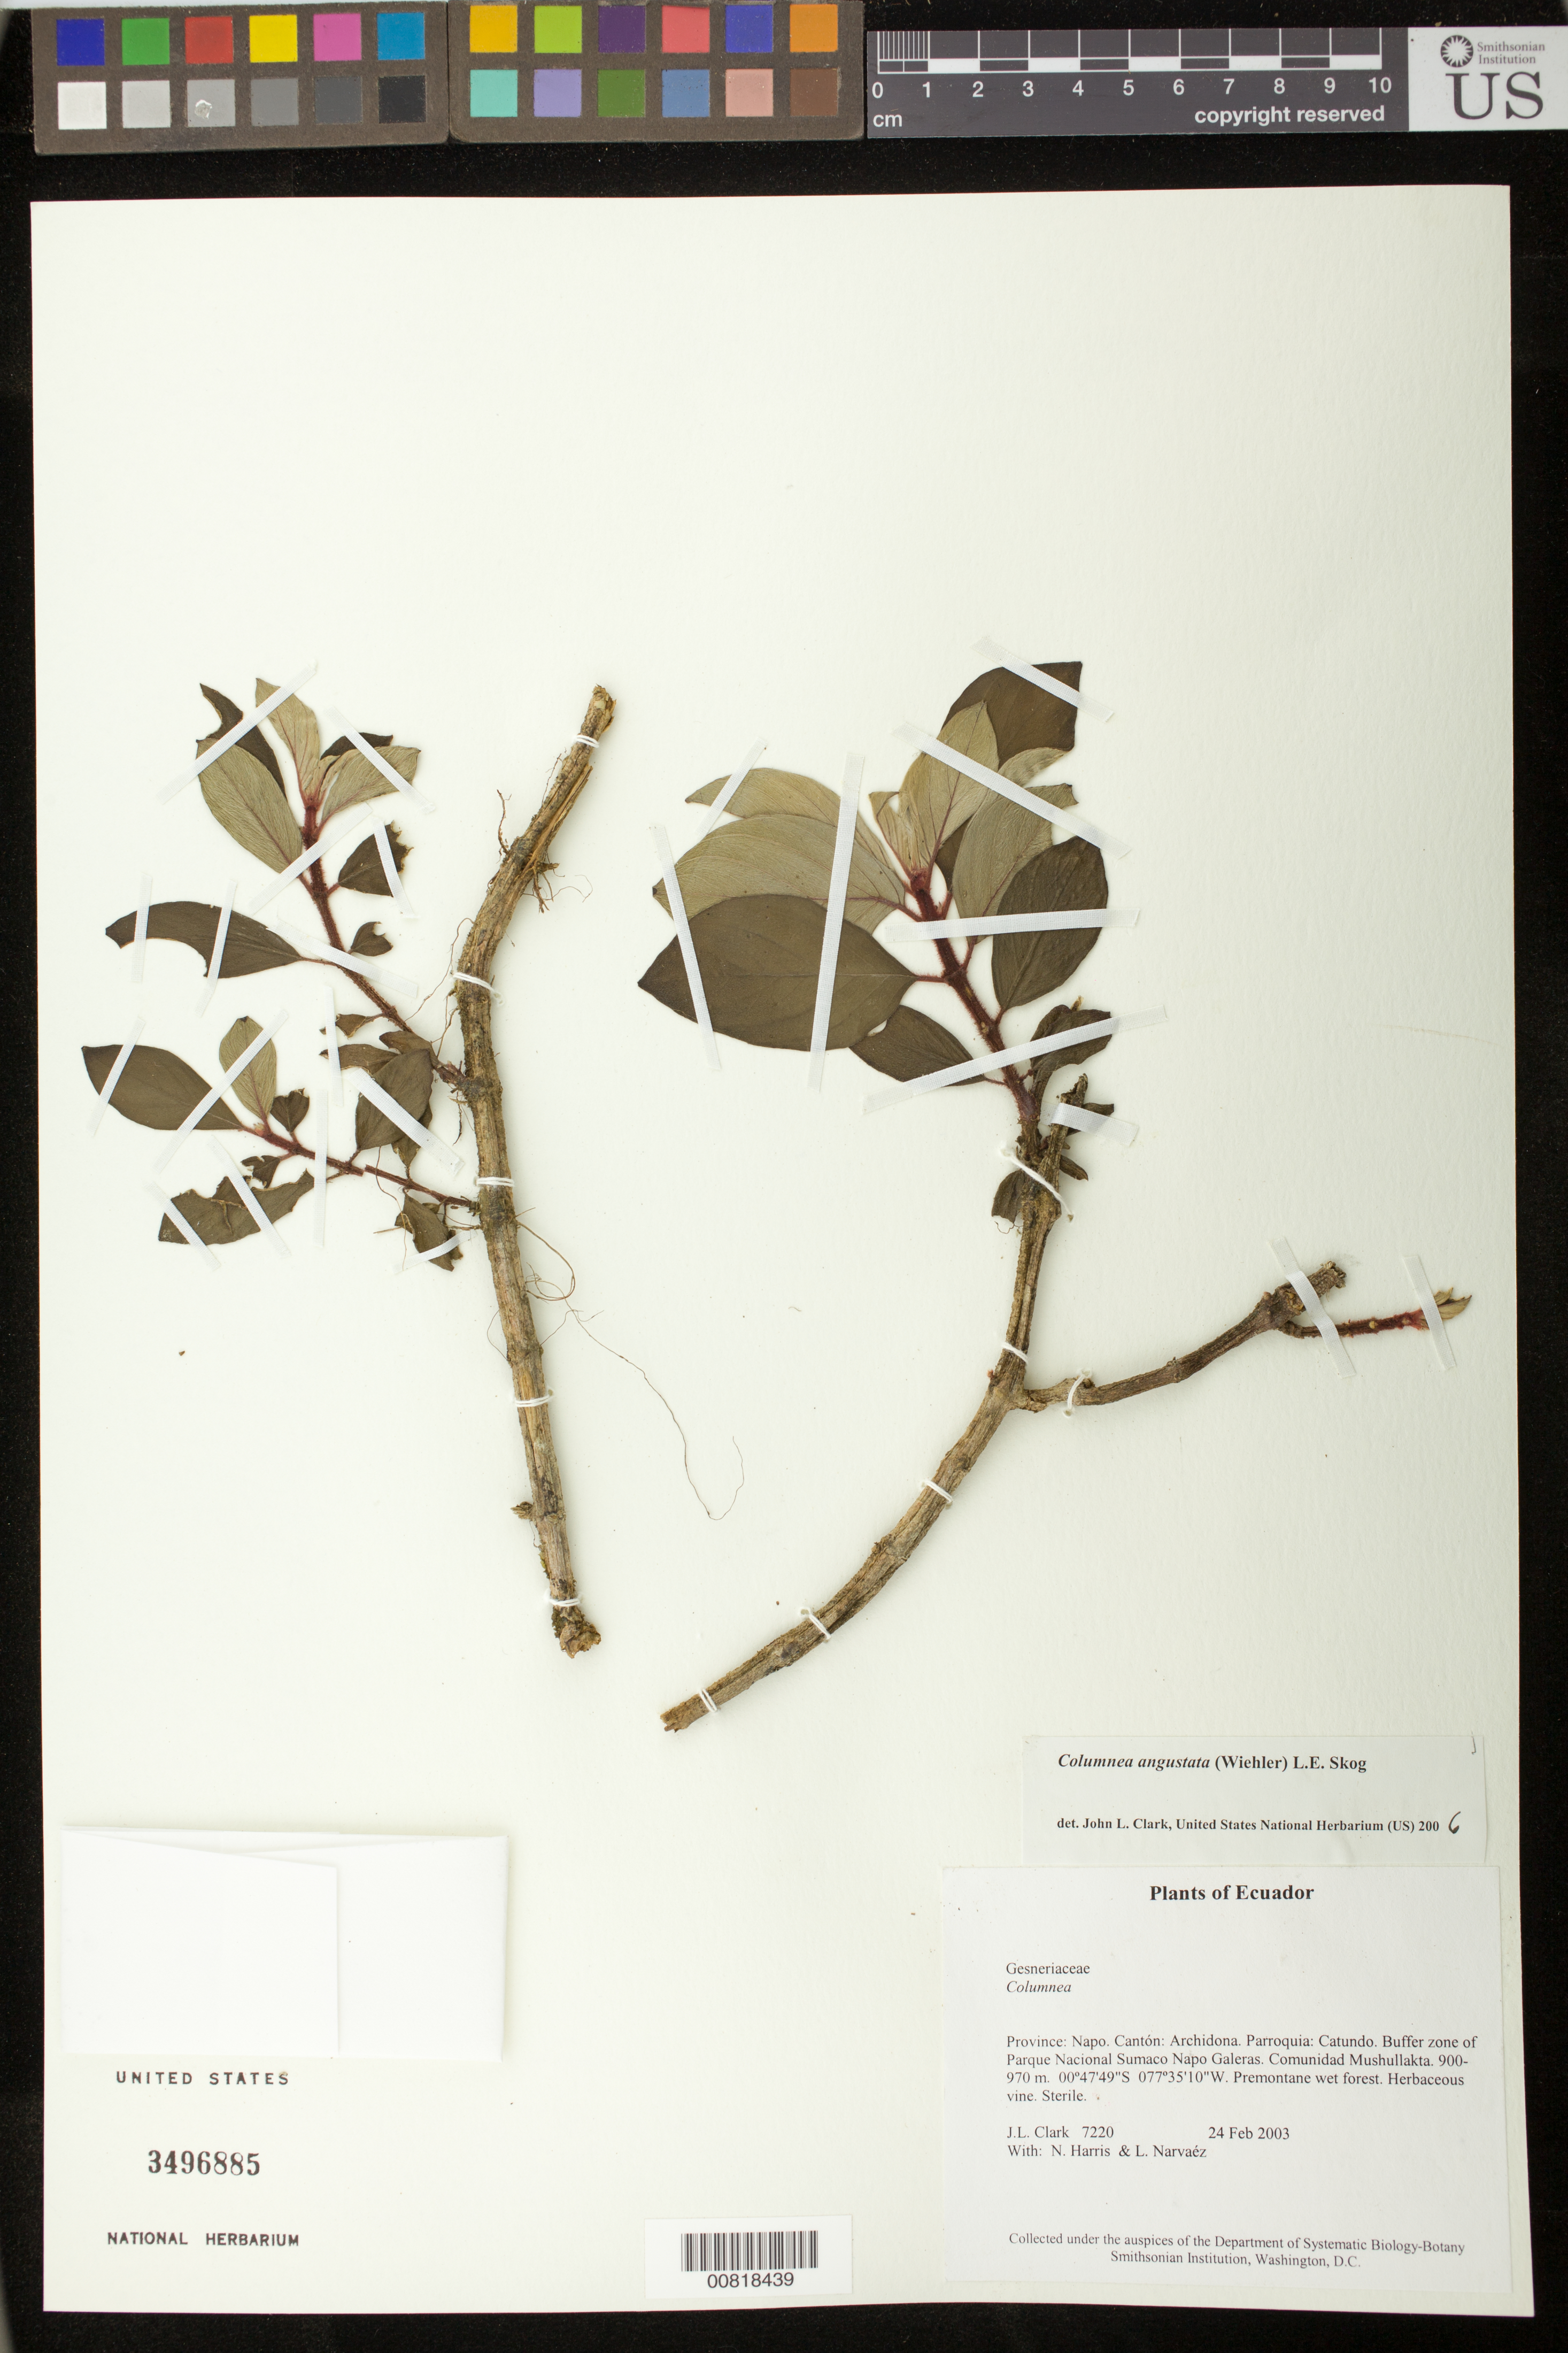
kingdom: Plantae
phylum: Tracheophyta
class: Magnoliopsida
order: Lamiales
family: Gesneriaceae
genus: Columnea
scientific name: Columnea angustata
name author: (Wiehler) L.E. Skog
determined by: Clark, J. L., (SEL), The Marie Selby Botanical Garden (UNITED STATES)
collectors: J. L. Clark, N. Harris & L. Narvaéz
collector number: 7220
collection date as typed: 24 Feb 2003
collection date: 2003-02-24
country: Ecuador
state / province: Napo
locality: Archidona. Parroquia: Catundo. Buffer zone of Parque Nacional Sumaco Napo Galeras. Comunidad Mushullakta.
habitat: Premontane wet forest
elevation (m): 900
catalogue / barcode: US 3496885